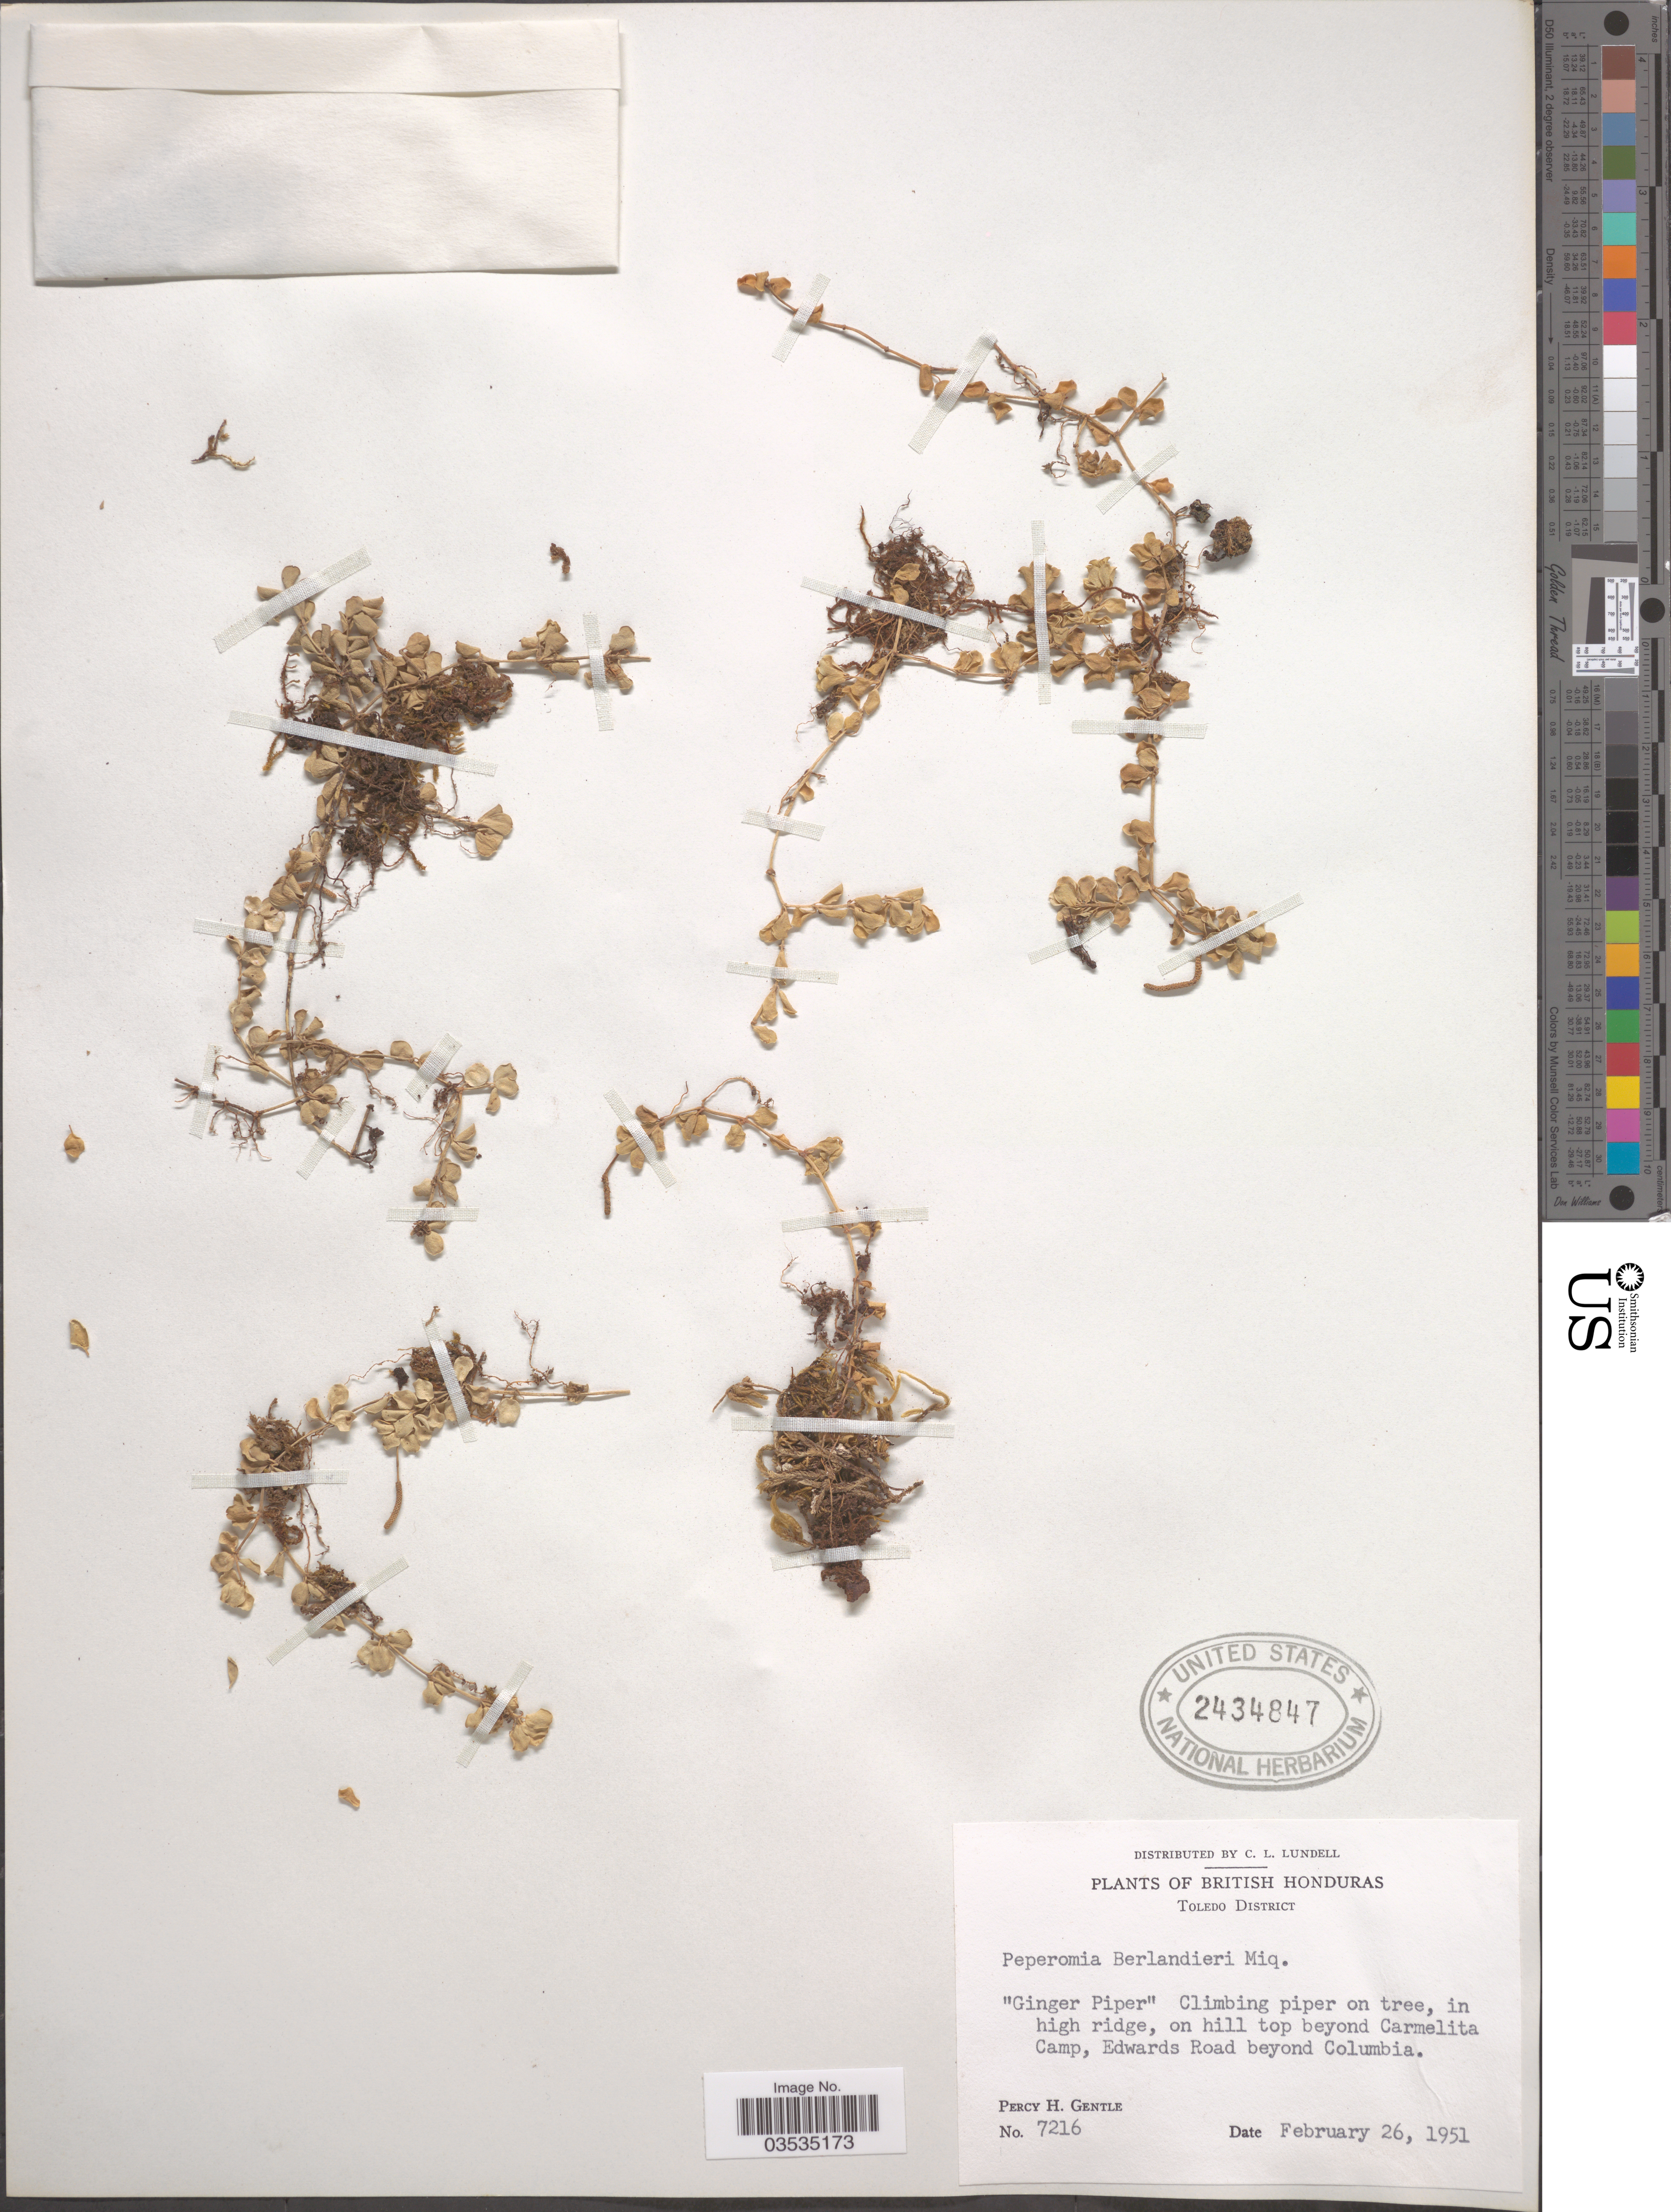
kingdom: Plantae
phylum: Tracheophyta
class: Magnoliopsida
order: Piperales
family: Piperaceae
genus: Peperomia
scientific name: Peperomia berlandieri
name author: Miq.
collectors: P. H. Gentle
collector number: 7216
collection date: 1951-02-26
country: Belize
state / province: Toledo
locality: British Honduras. Toledo District. In high ridge, on hill top beyond Carmelita Camp, Edwards Road beyond Columbia.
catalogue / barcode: US 2434847